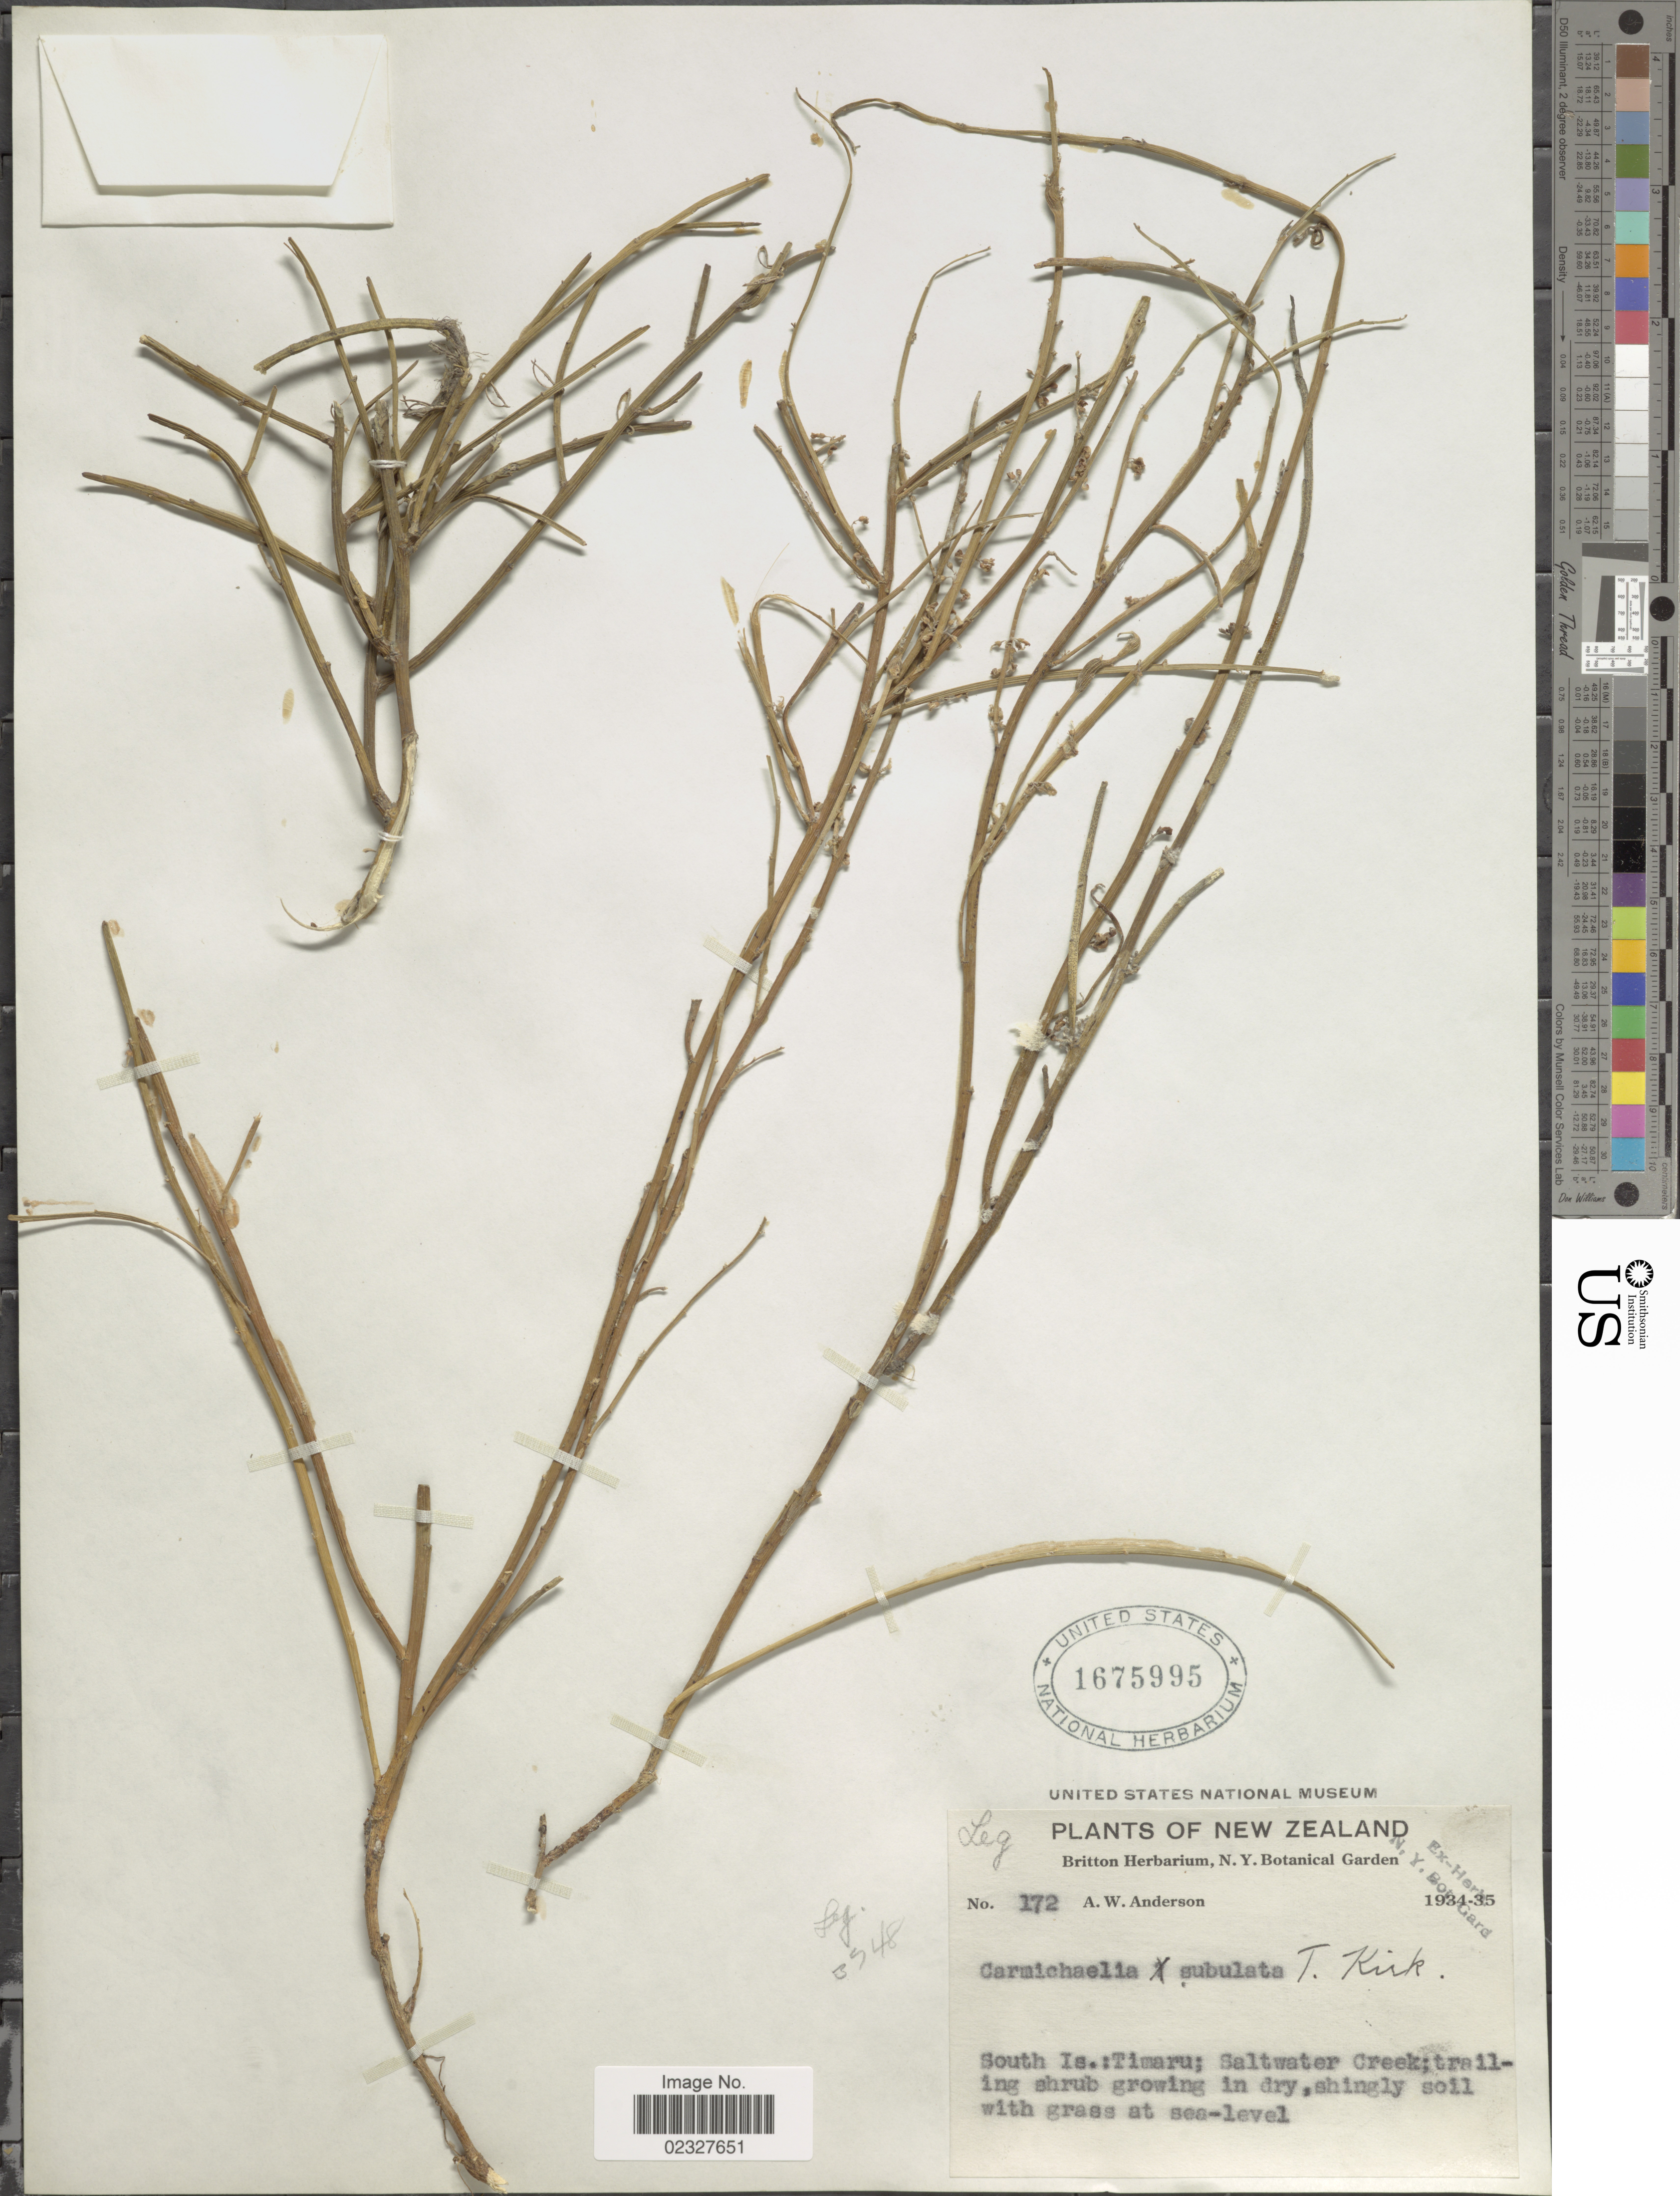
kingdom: Plantae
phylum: Tracheophyta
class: Magnoliopsida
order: Fabales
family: Fabaceae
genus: Carmichaelia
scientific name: Carmichaelia subulata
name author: Kirk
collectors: A. W. Anderson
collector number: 172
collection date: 1934/1935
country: New Zealand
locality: New Zealand, South is.: Timaru: saltwater Creek.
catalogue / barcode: US 1675995